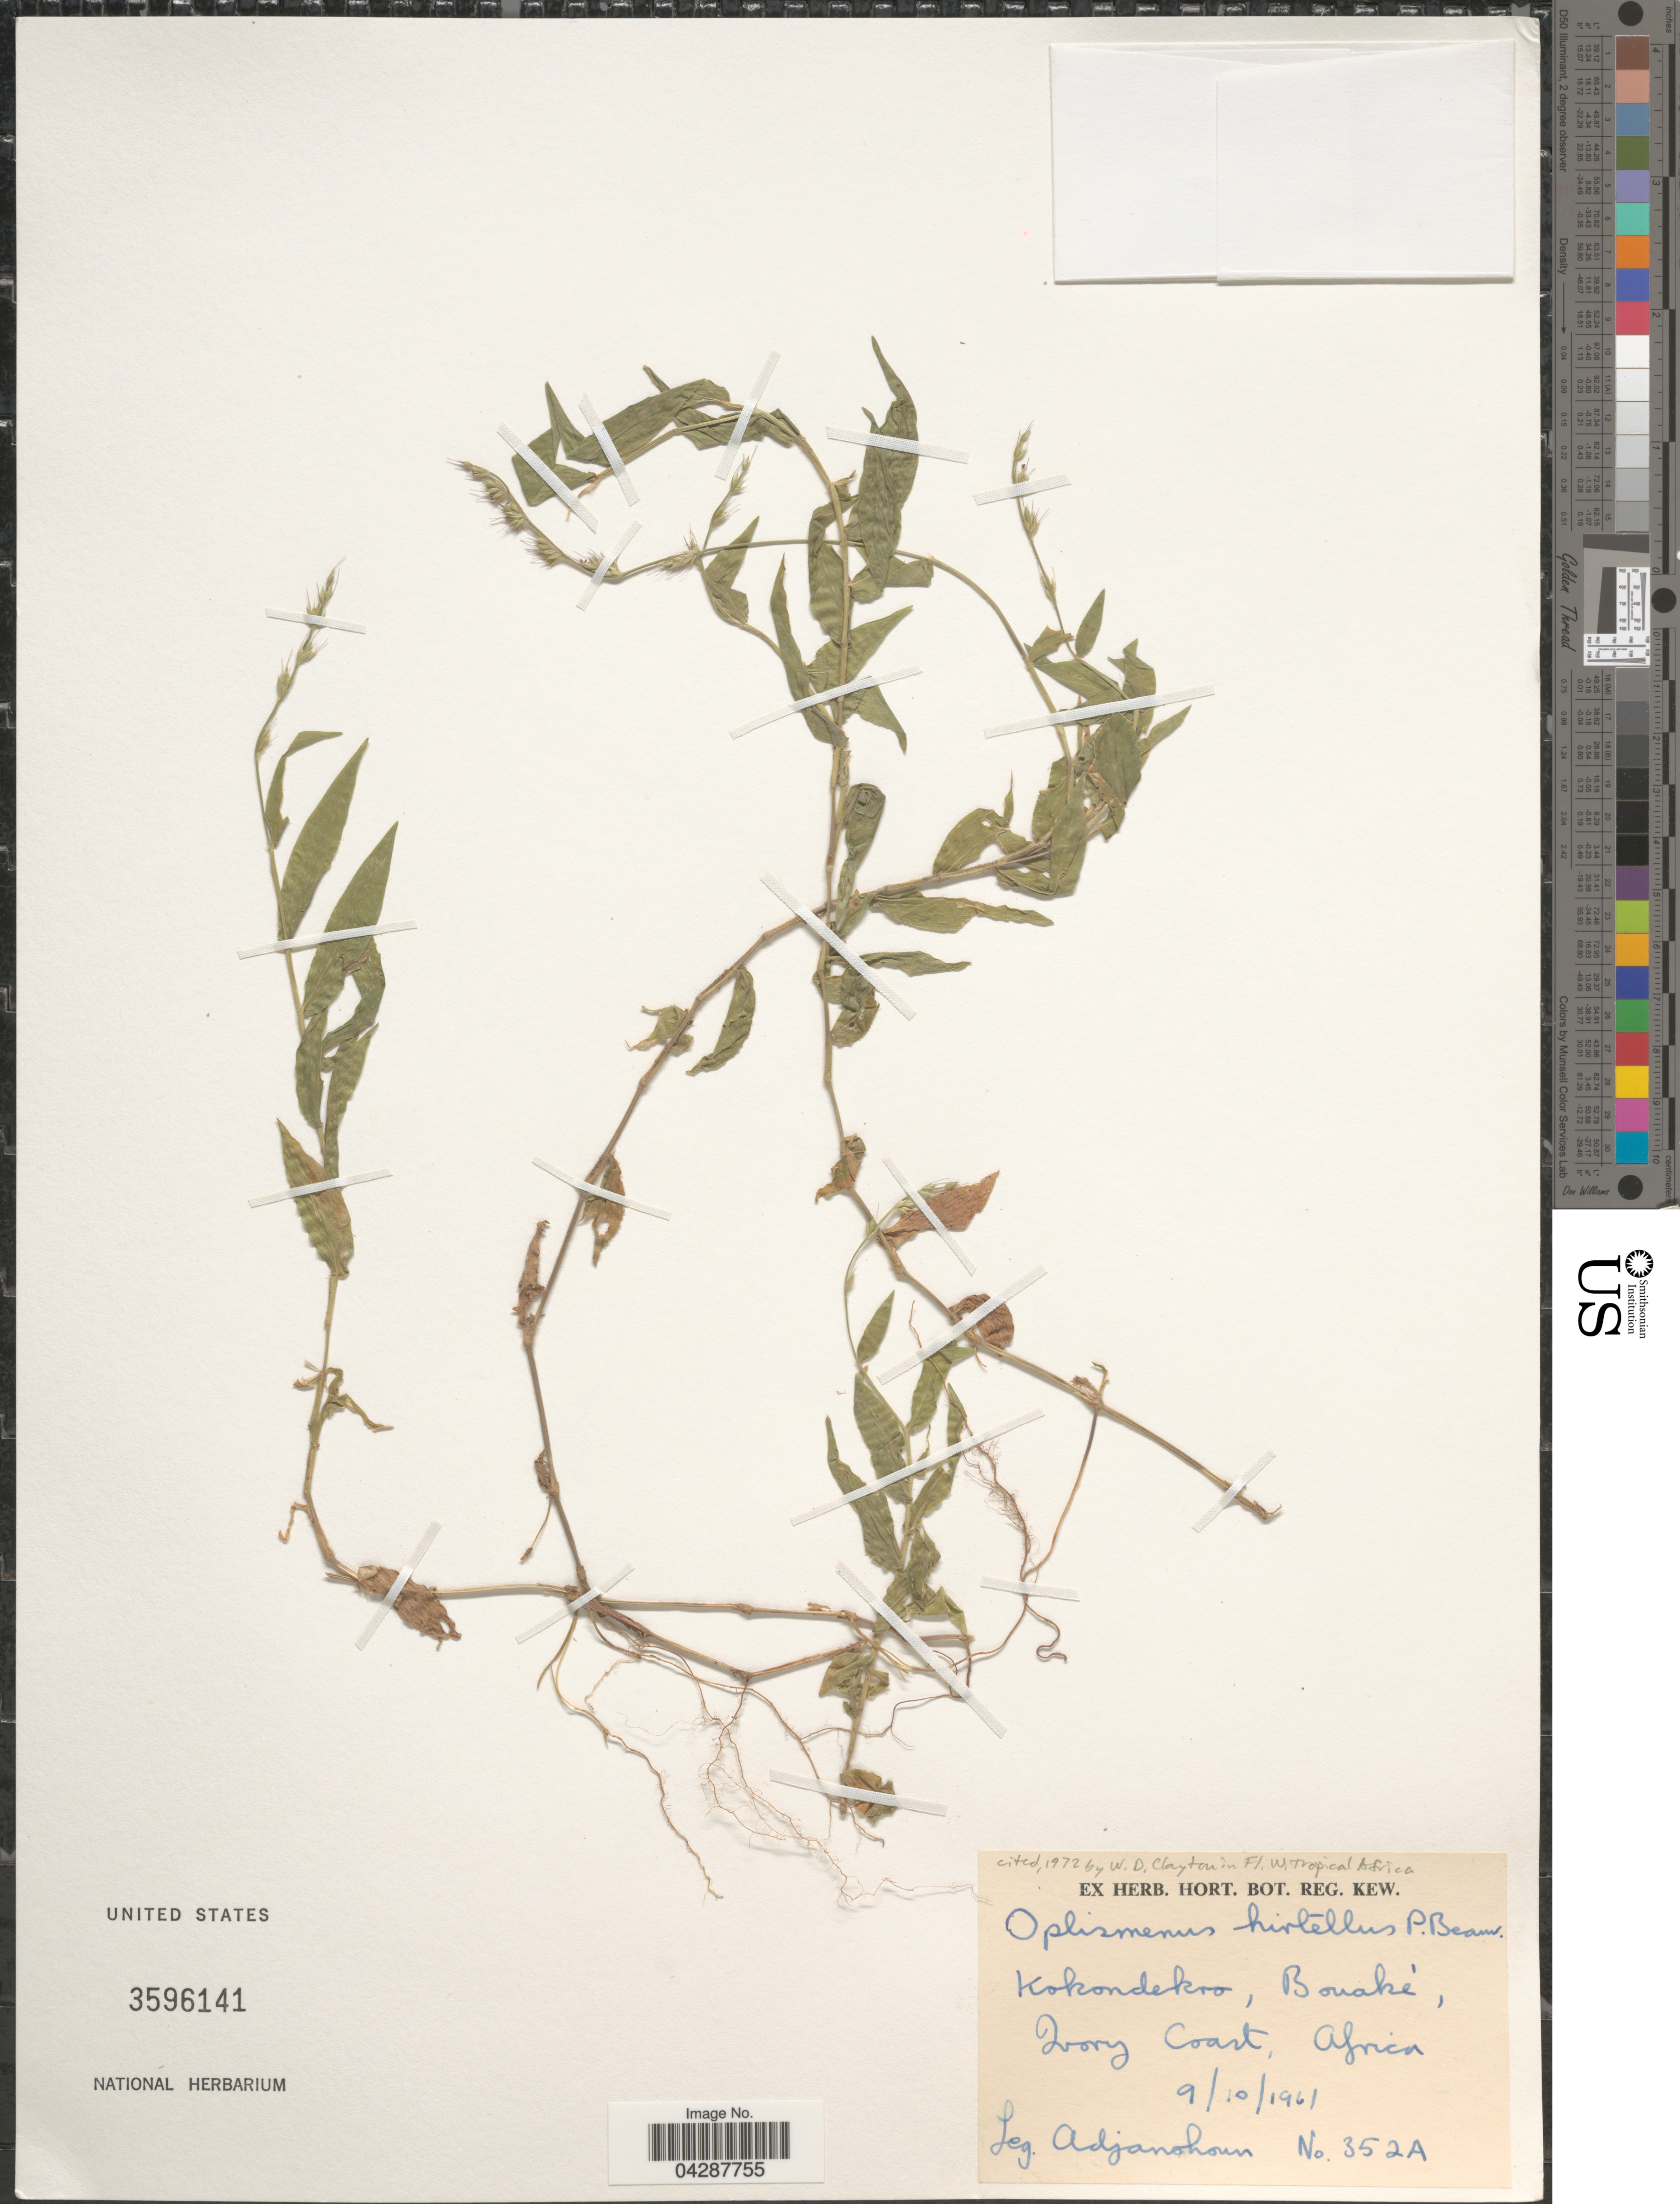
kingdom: Plantae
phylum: Tracheophyta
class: Liliopsida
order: Poales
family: Poaceae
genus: Oplismenus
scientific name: Oplismenus hirtellus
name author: (L.) P. Beauv.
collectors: Adjanohoun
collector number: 532A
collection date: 1961-10-09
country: Ivory Coast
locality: Kokondekro, Bouaké.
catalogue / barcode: US 3596141